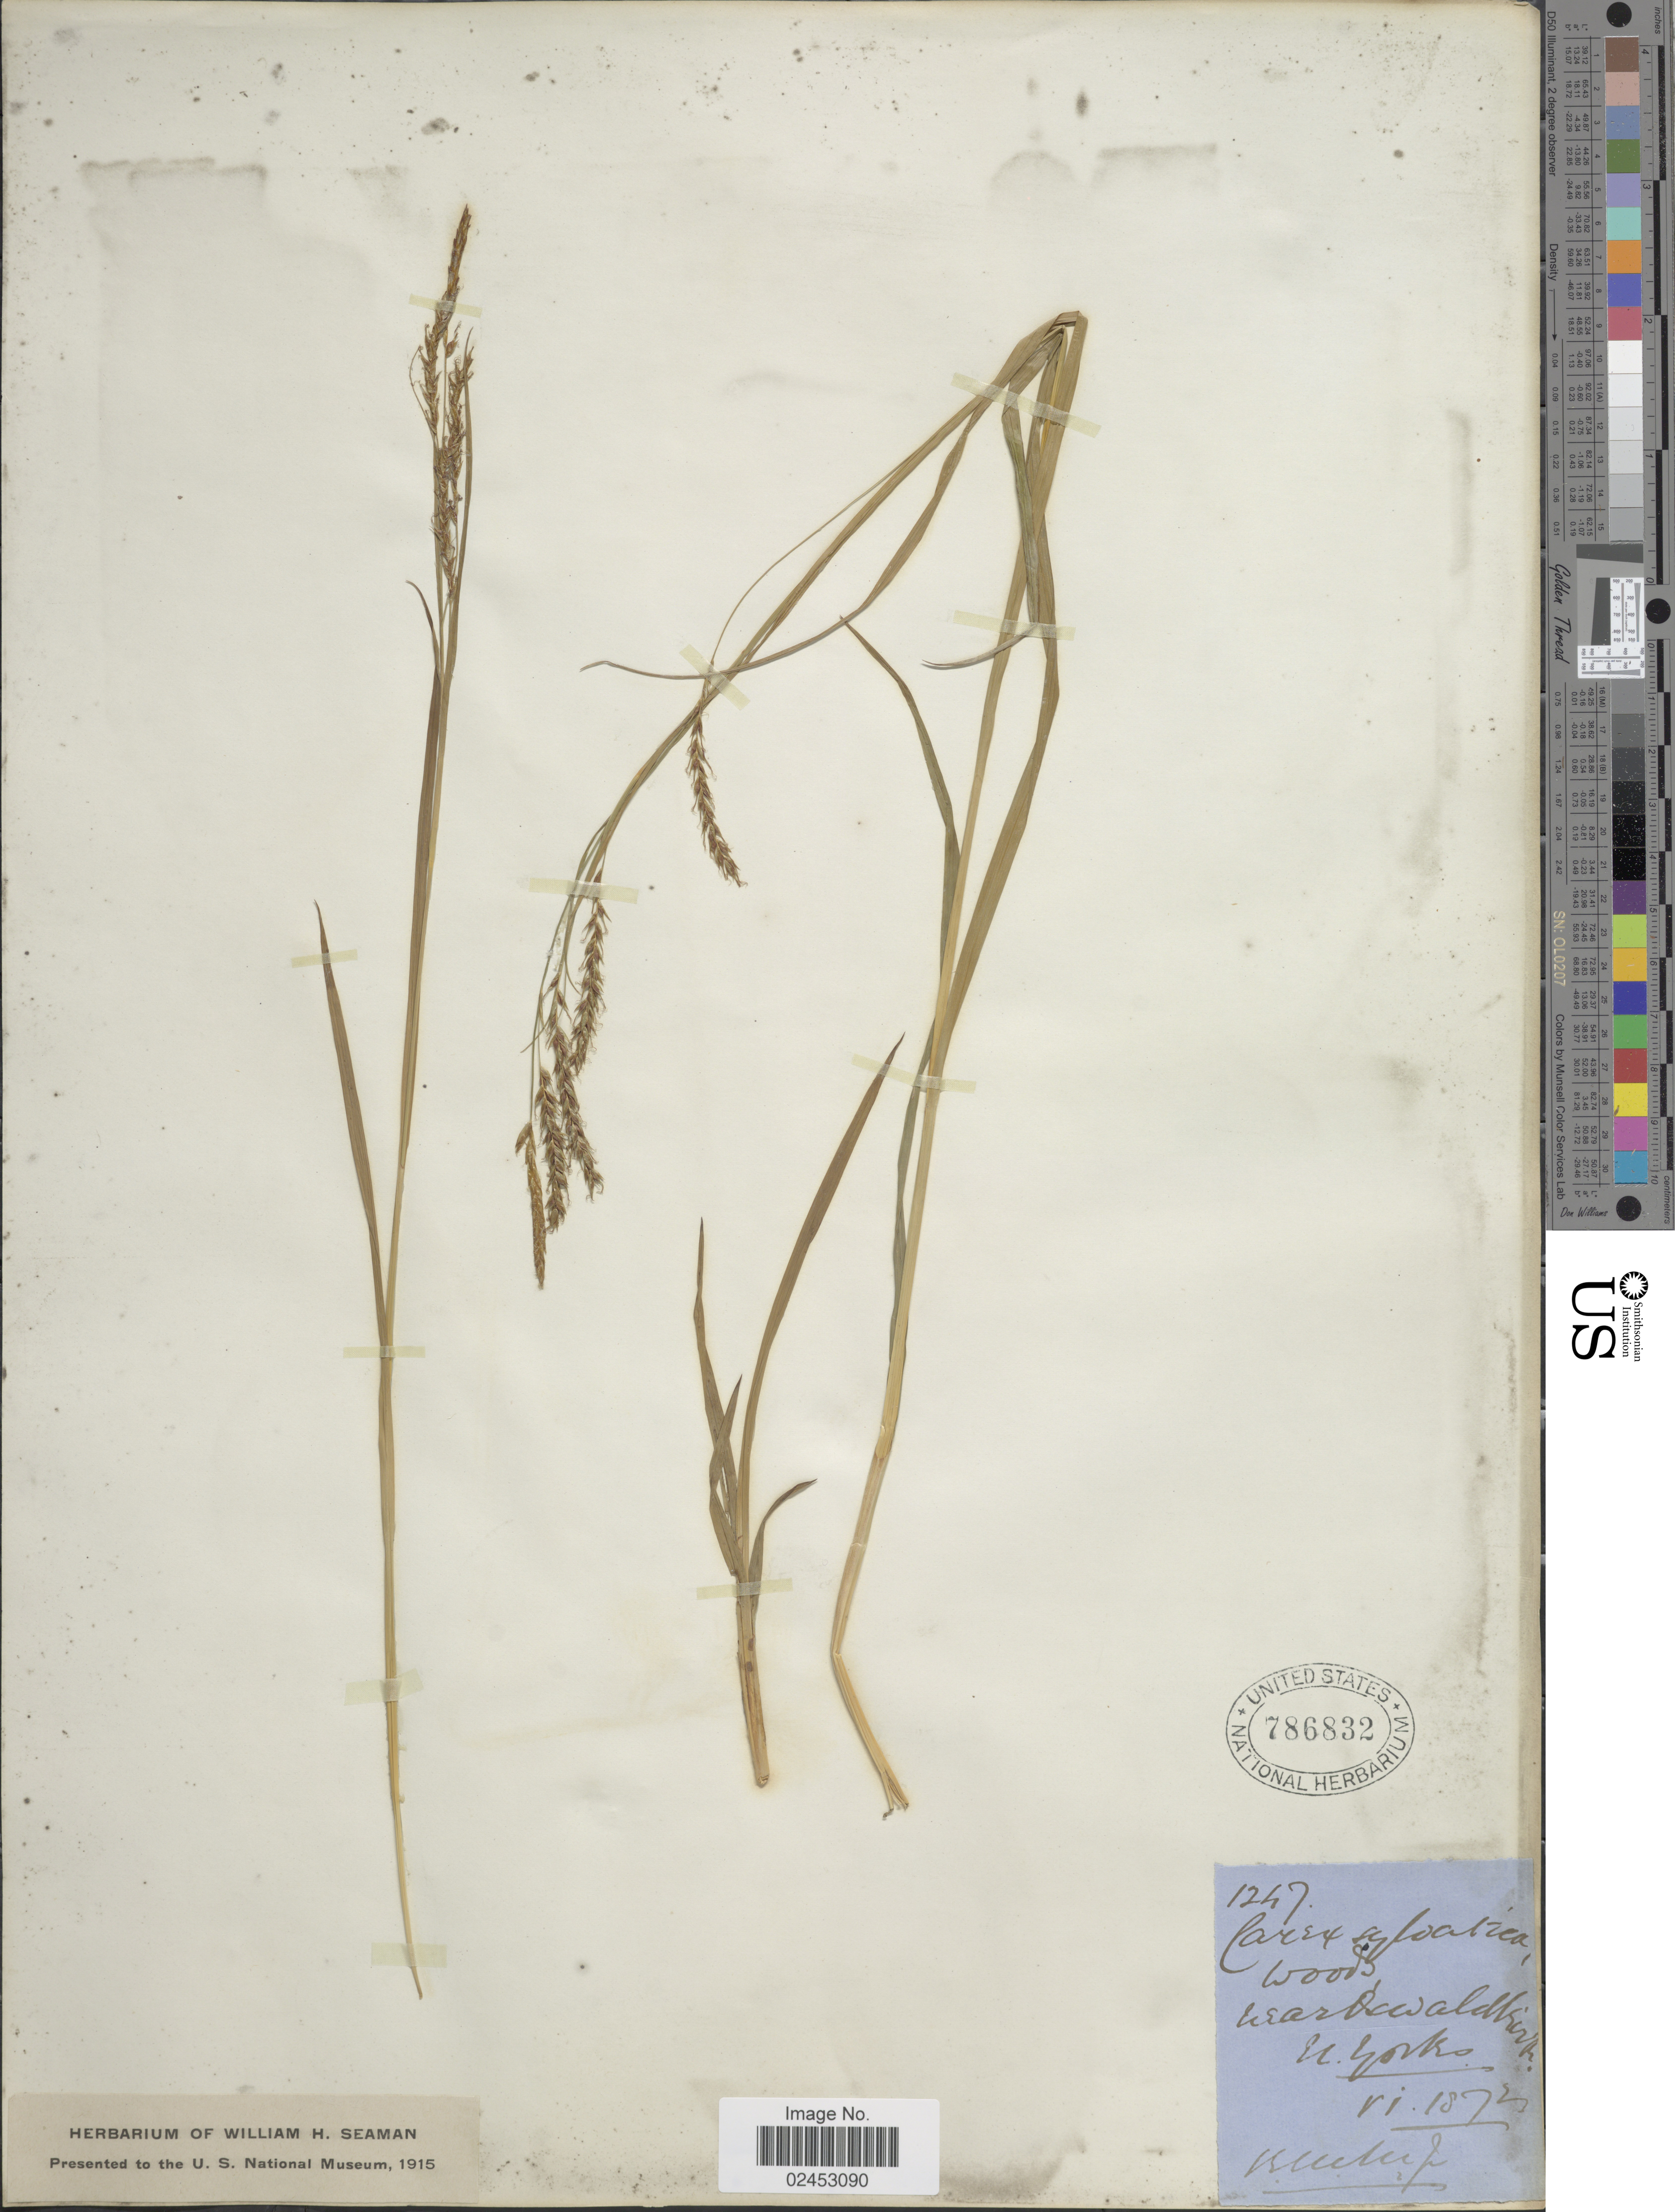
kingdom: Plantae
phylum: Tracheophyta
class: Liliopsida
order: Poales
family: Cyperaceae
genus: Carex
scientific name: Carex sylvatica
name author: Huds.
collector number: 1247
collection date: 1872-06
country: United Kingdom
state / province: England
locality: Woods near Oswaldkirk N. Yorks.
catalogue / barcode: US 786832